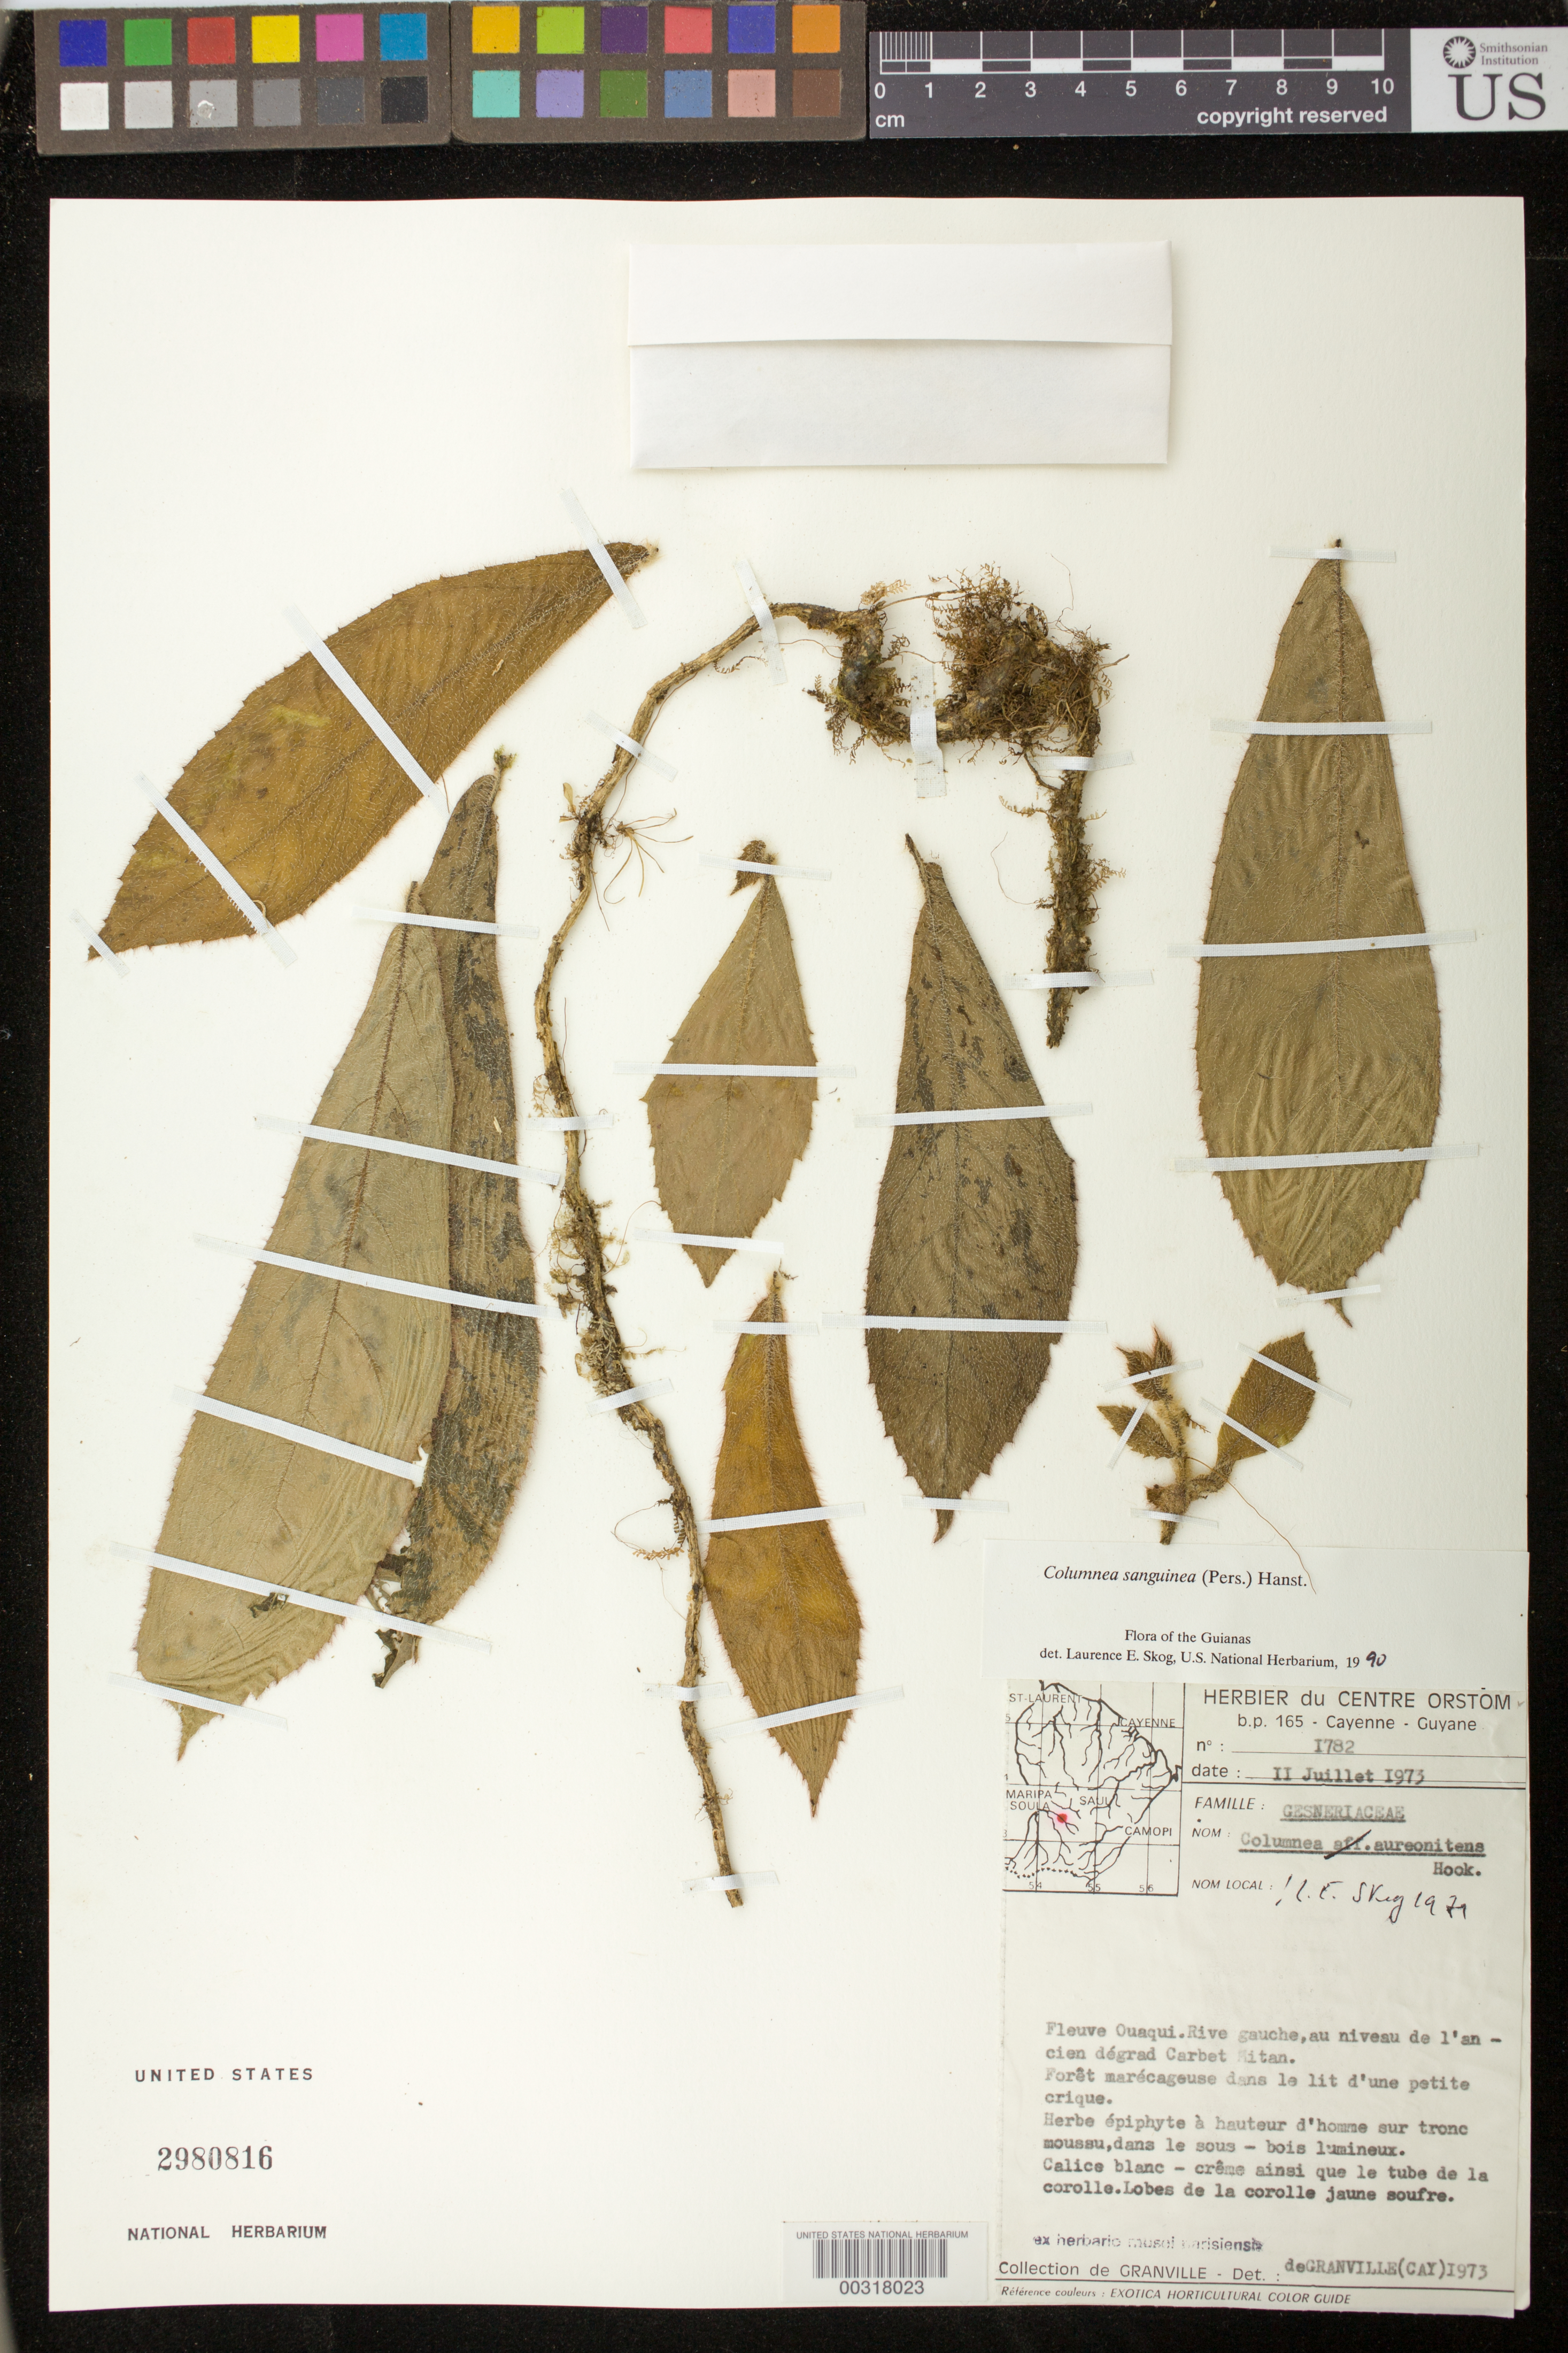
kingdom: Plantae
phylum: Tracheophyta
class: Magnoliopsida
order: Lamiales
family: Gesneriaceae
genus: Columnea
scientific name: Columnea sanguinea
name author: (Pers.) Hanst.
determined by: Skog, Laurence E.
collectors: J.-J. de Granville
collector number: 1782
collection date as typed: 11 Jul 1973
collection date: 1973-07-11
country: French Guiana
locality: Fleuve Ouaqui, rive gauche, au niveau de l'ancien dégrad Carbet Mitan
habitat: Forêt marécageuse dans le lit d'une petite crique, dans le sous-bois lumineux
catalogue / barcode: US 2980816